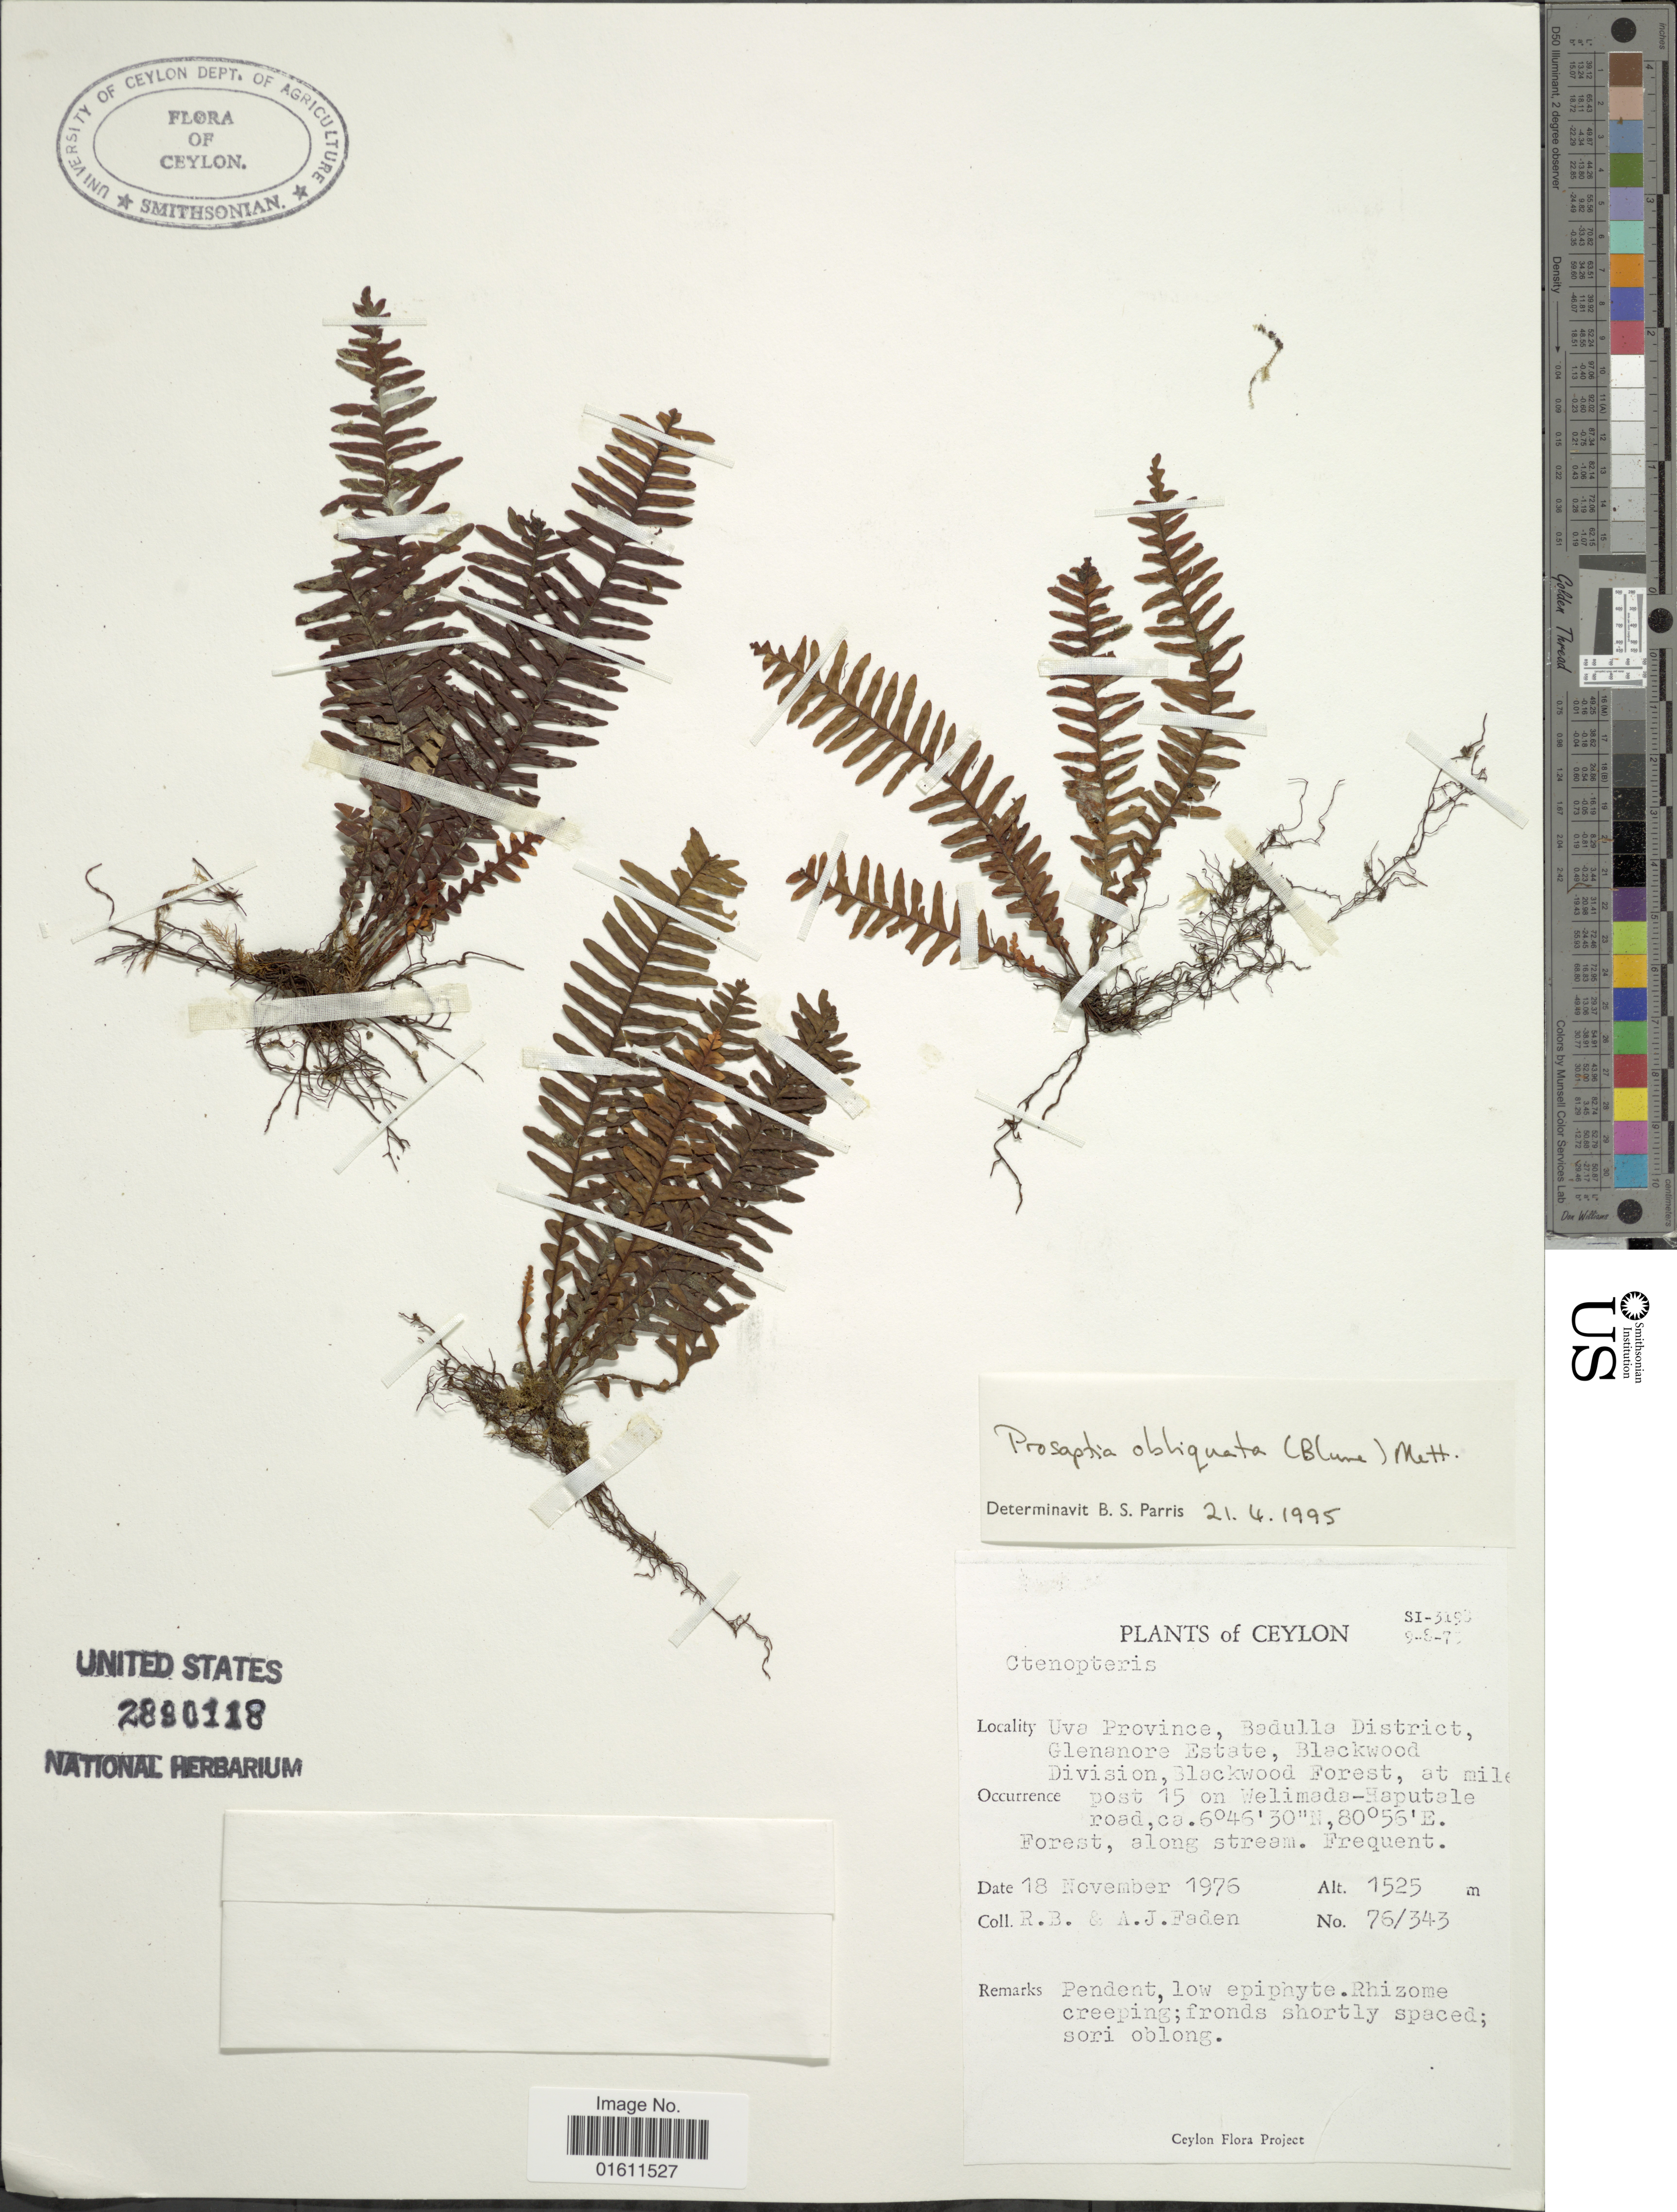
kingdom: Plantae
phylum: Tracheophyta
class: Polypodiopsida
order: Polypodiales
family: Polypodiaceae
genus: Prosaptia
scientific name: Prosaptia obliquata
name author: (Blume) Mett.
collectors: R. B. Faden & A. J. Faden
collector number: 76/343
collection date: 1976-11-18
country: Sri Lanka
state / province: Uva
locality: Ceylon, Uva Province. Badulle District, Glenanore Estate, Blackwood Division, Blackwood Forest, at mile post 15 on Welimanda-Haputale road, along stream.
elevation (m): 1525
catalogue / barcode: US 2880118